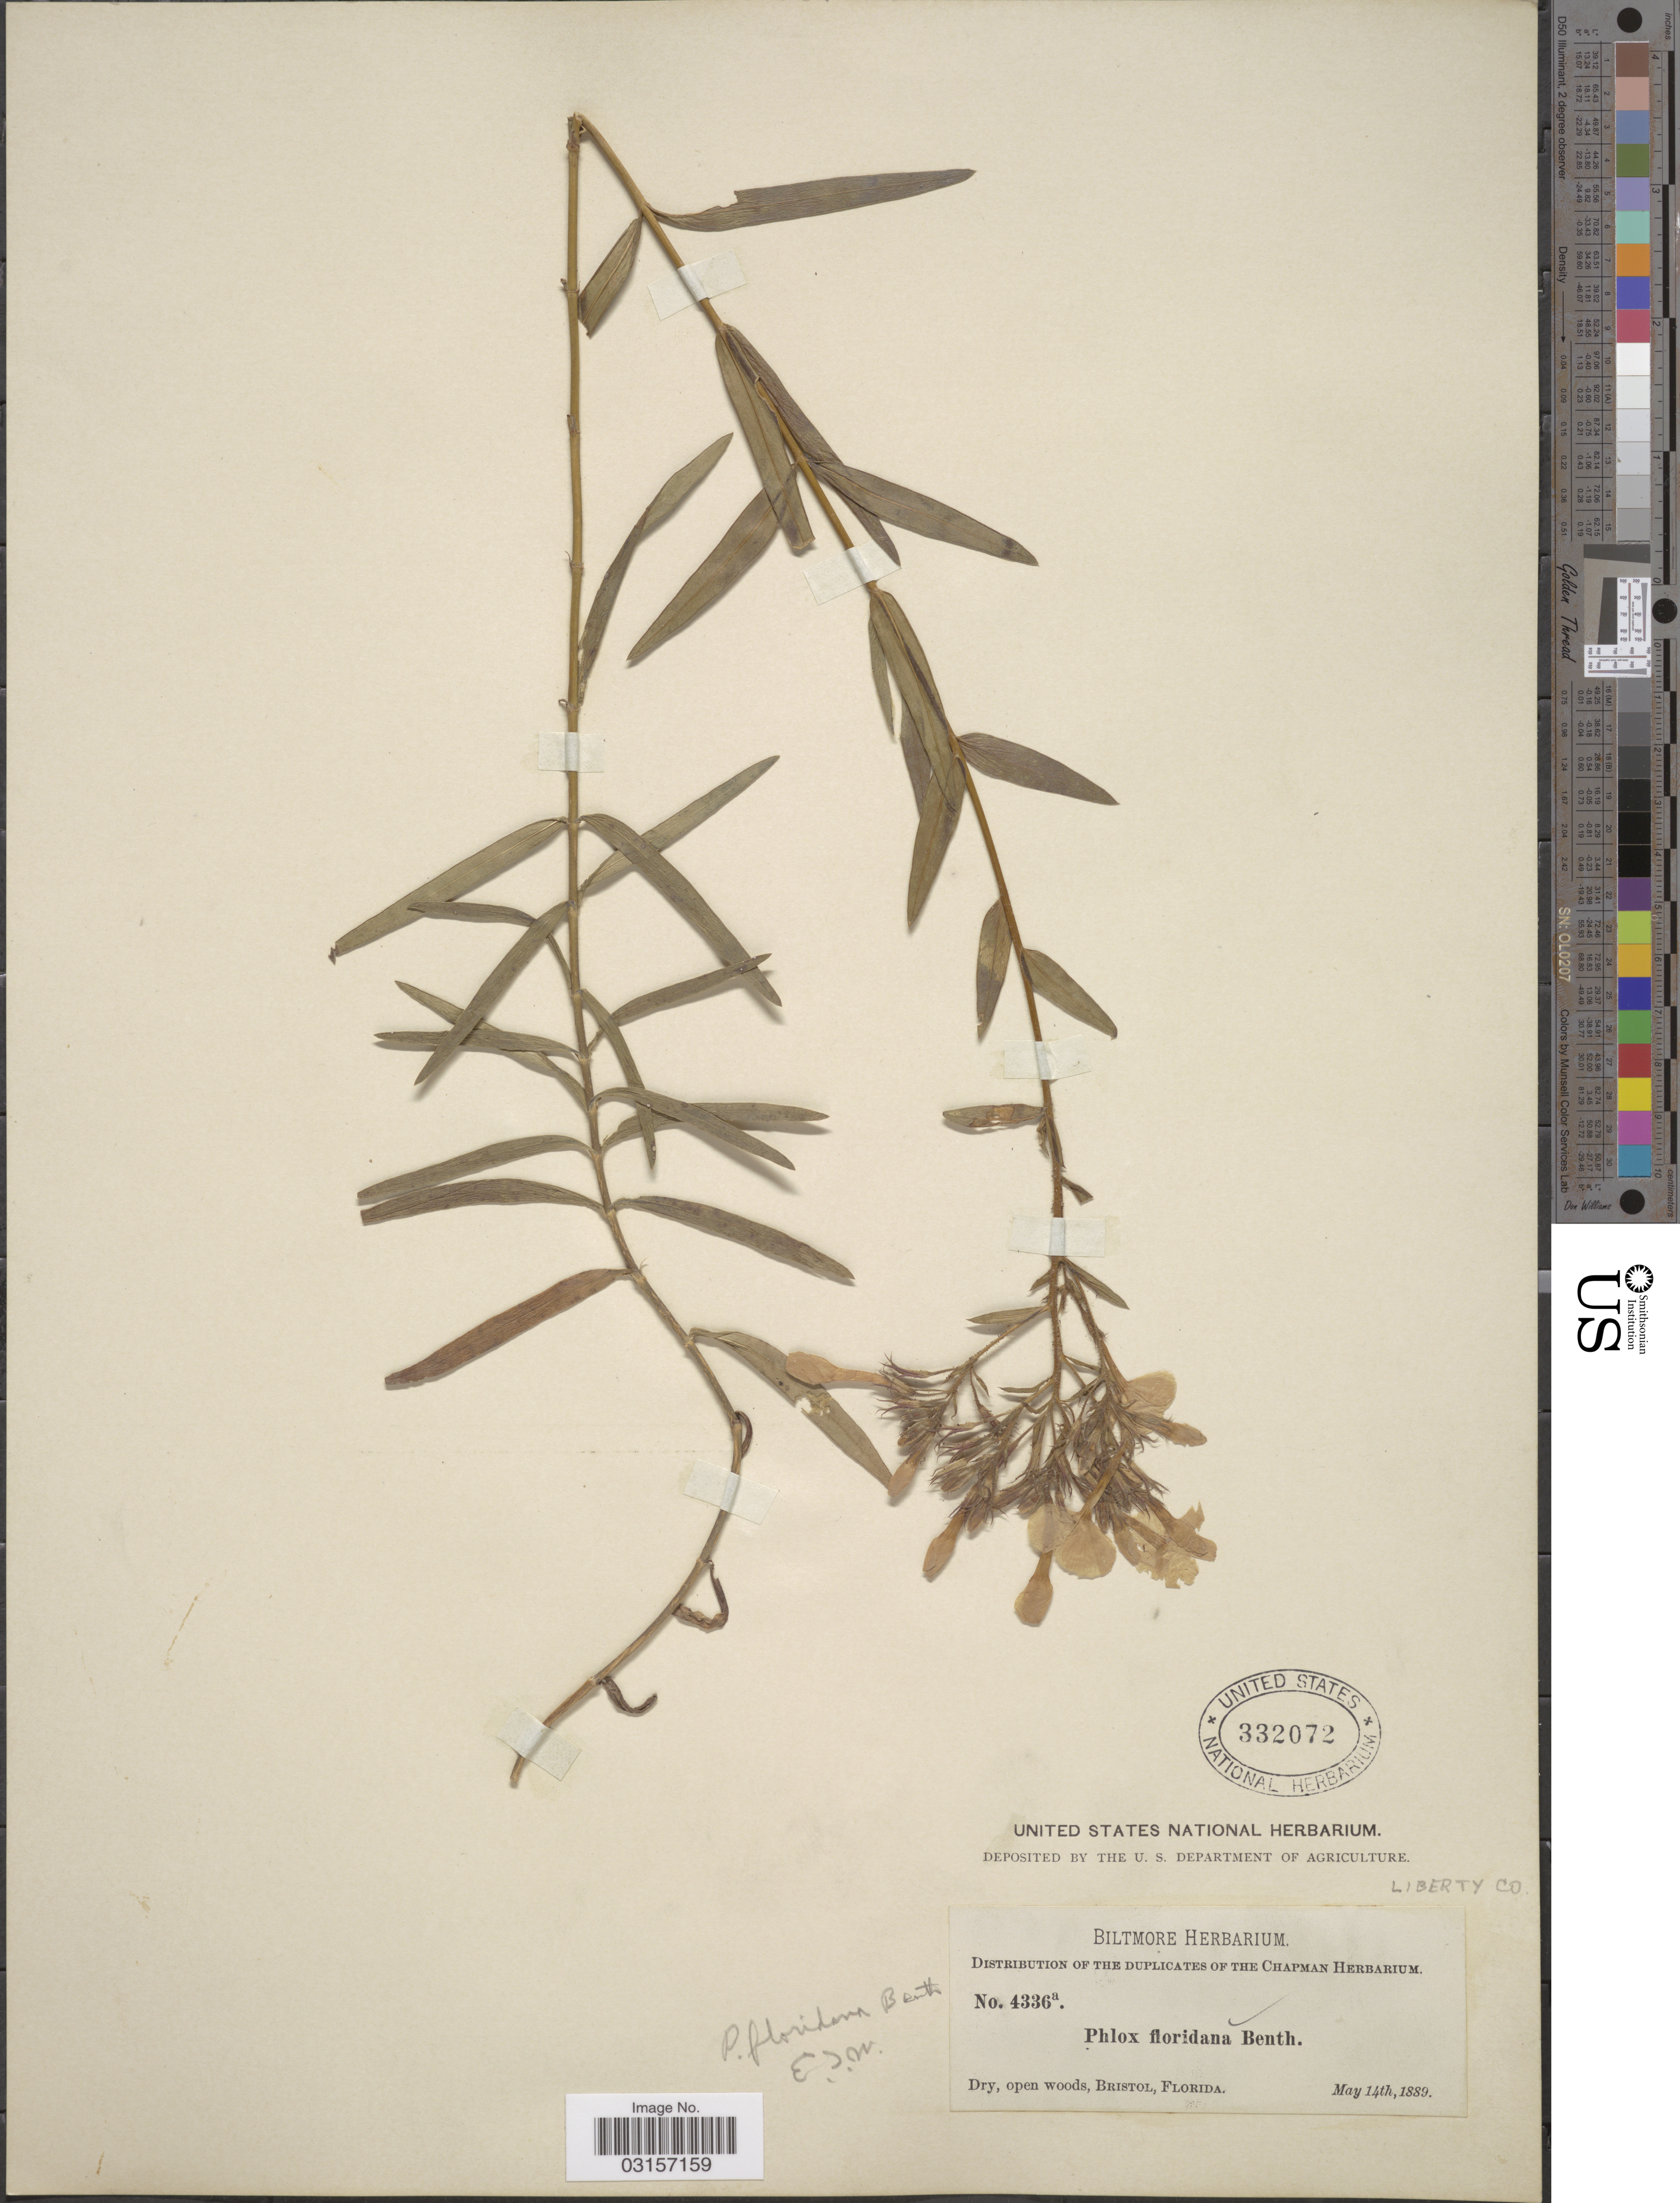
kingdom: Plantae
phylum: Tracheophyta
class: Magnoliopsida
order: Ericales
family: Polemoniaceae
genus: Phlox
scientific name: Phlox floridana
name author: Benth.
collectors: ex herb. Biltmore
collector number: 4336a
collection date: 1889-05-14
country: United States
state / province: Florida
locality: Liberty Co., Dry, open woods, Bristol.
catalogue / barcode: US 332072